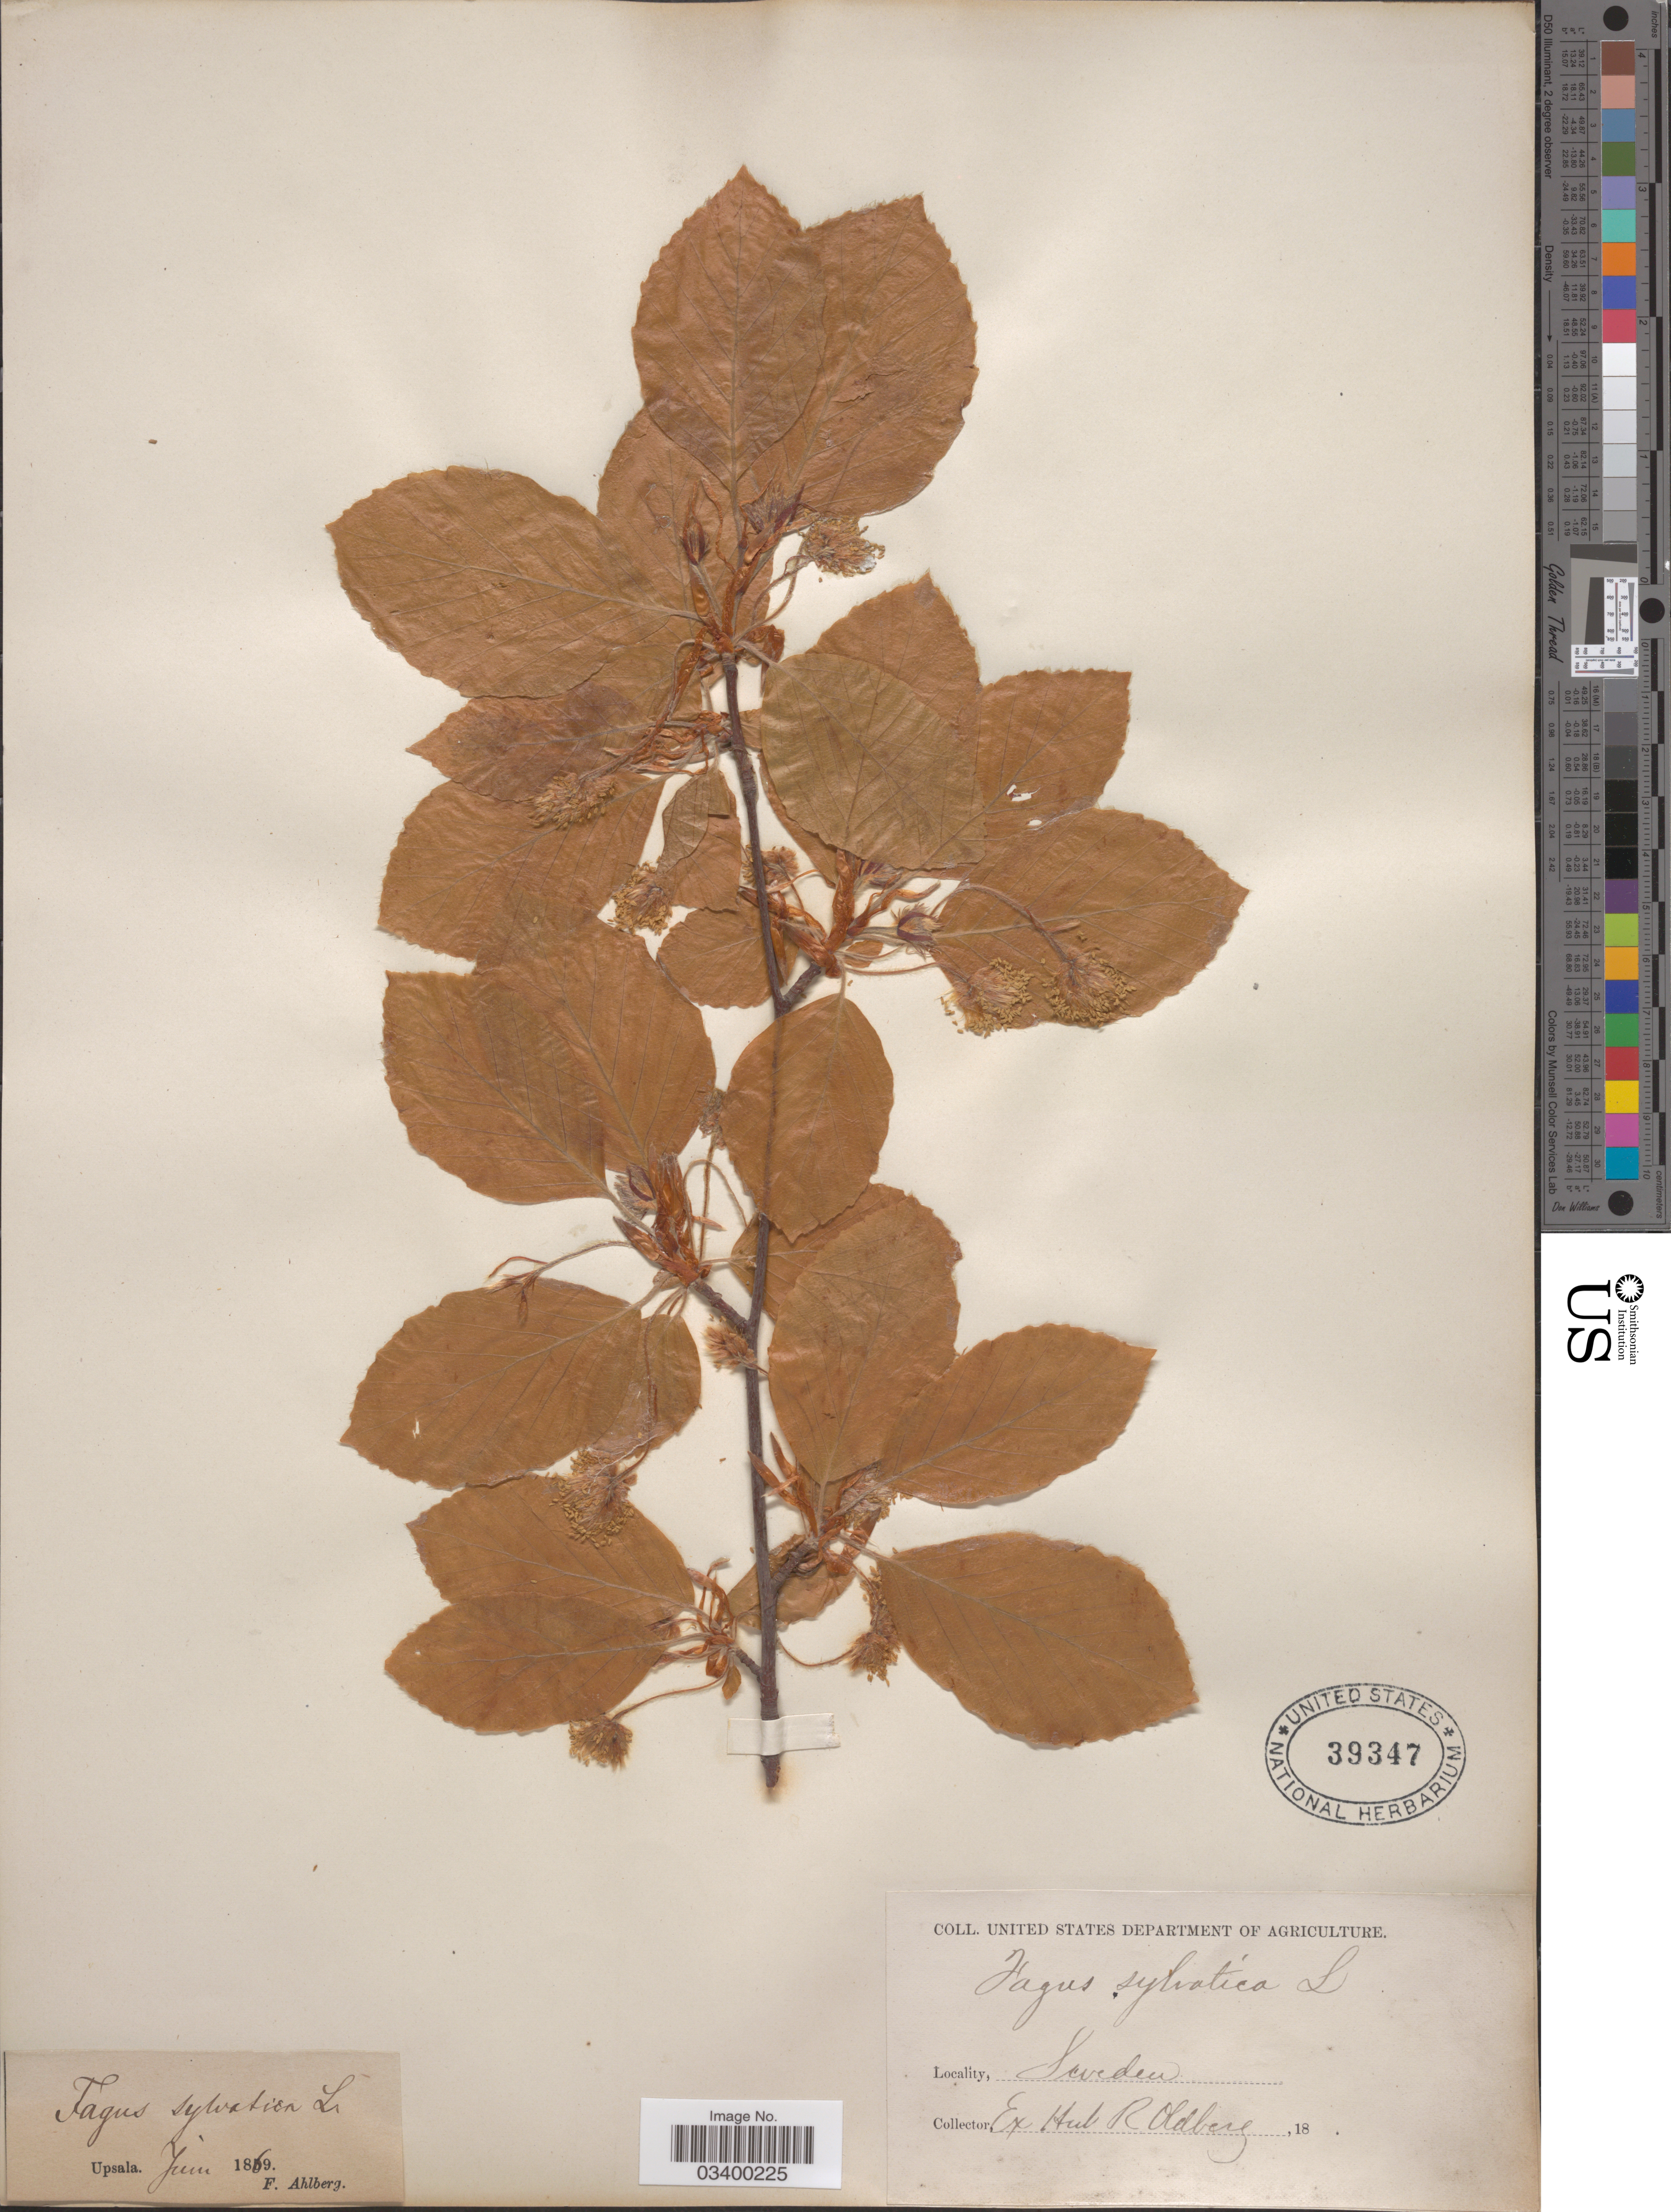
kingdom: Plantae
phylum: Tracheophyta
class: Magnoliopsida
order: Fagales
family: Fagaceae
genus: Fagus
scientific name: Fagus sylvatica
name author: L.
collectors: F. Ahlberg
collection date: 1869-06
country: Sweden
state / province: Uppsala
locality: Upsala.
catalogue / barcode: US 39347